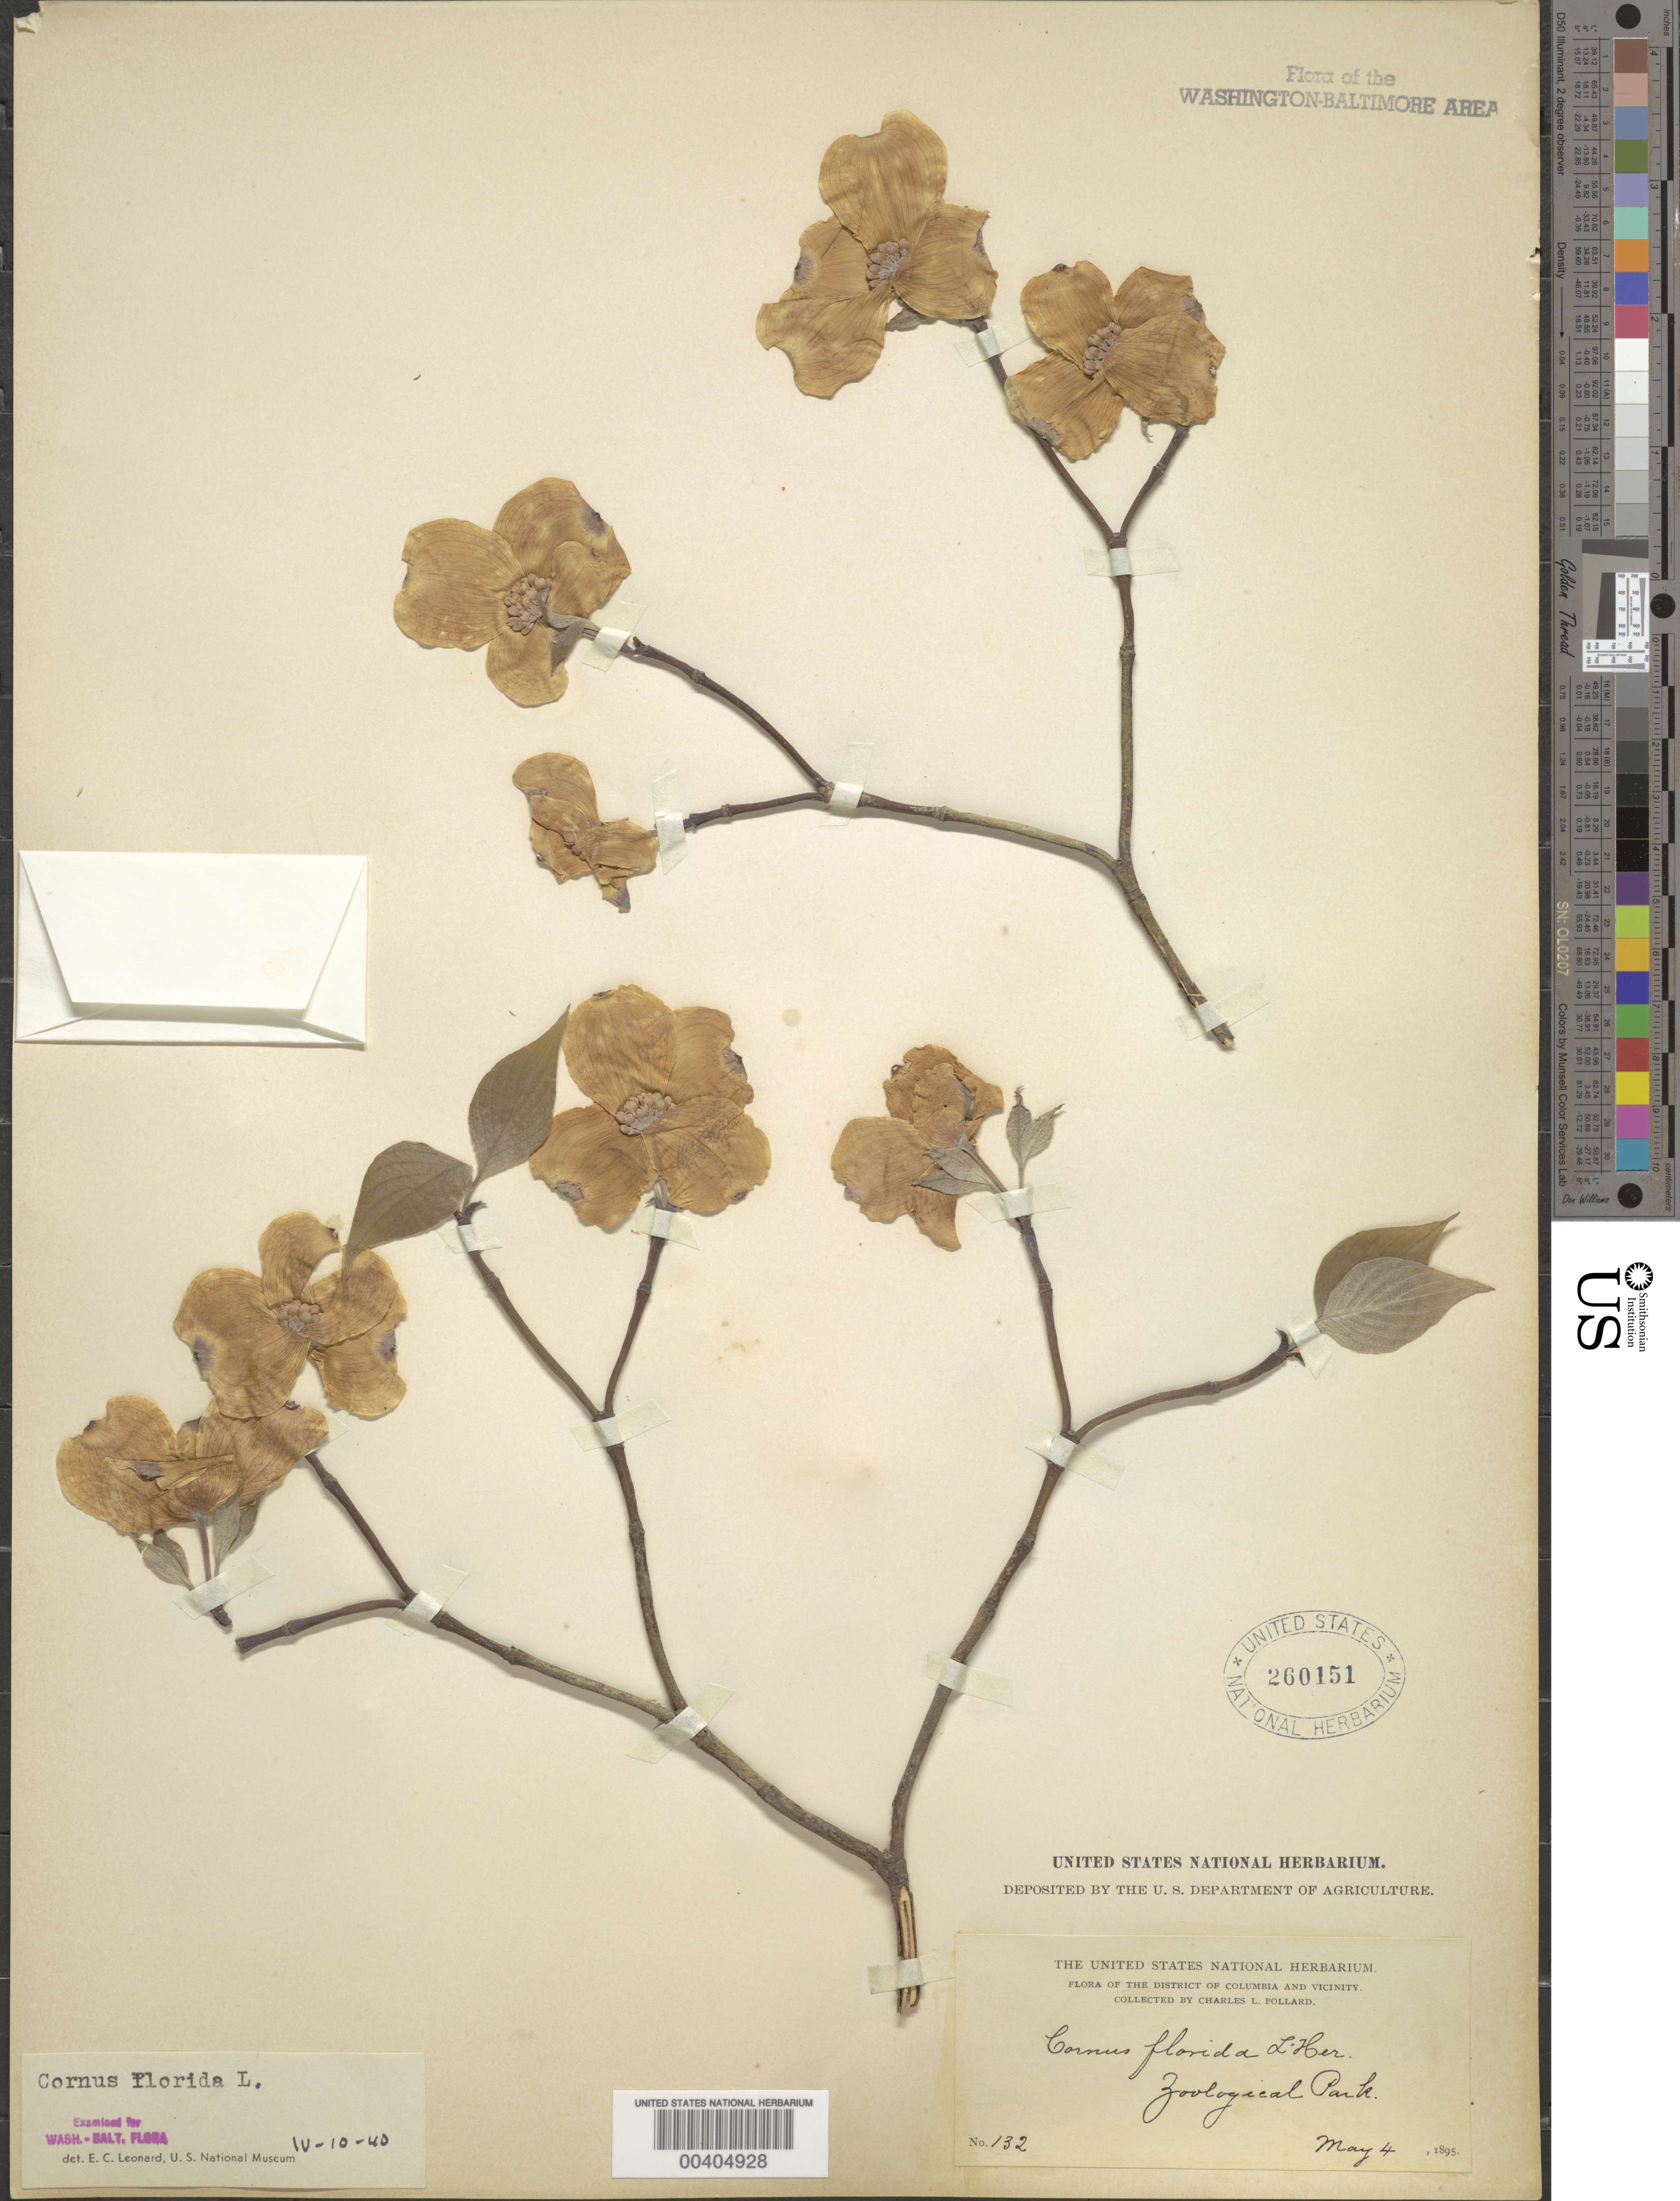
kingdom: Plantae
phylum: Tracheophyta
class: Magnoliopsida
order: Cornales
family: Cornaceae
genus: Cornus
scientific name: Cornus florida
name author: L.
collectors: C. L. Pollard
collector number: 182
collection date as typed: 04 May 1895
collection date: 1895-05-04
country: United States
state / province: District of Columbia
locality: Zoological Park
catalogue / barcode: US 260151